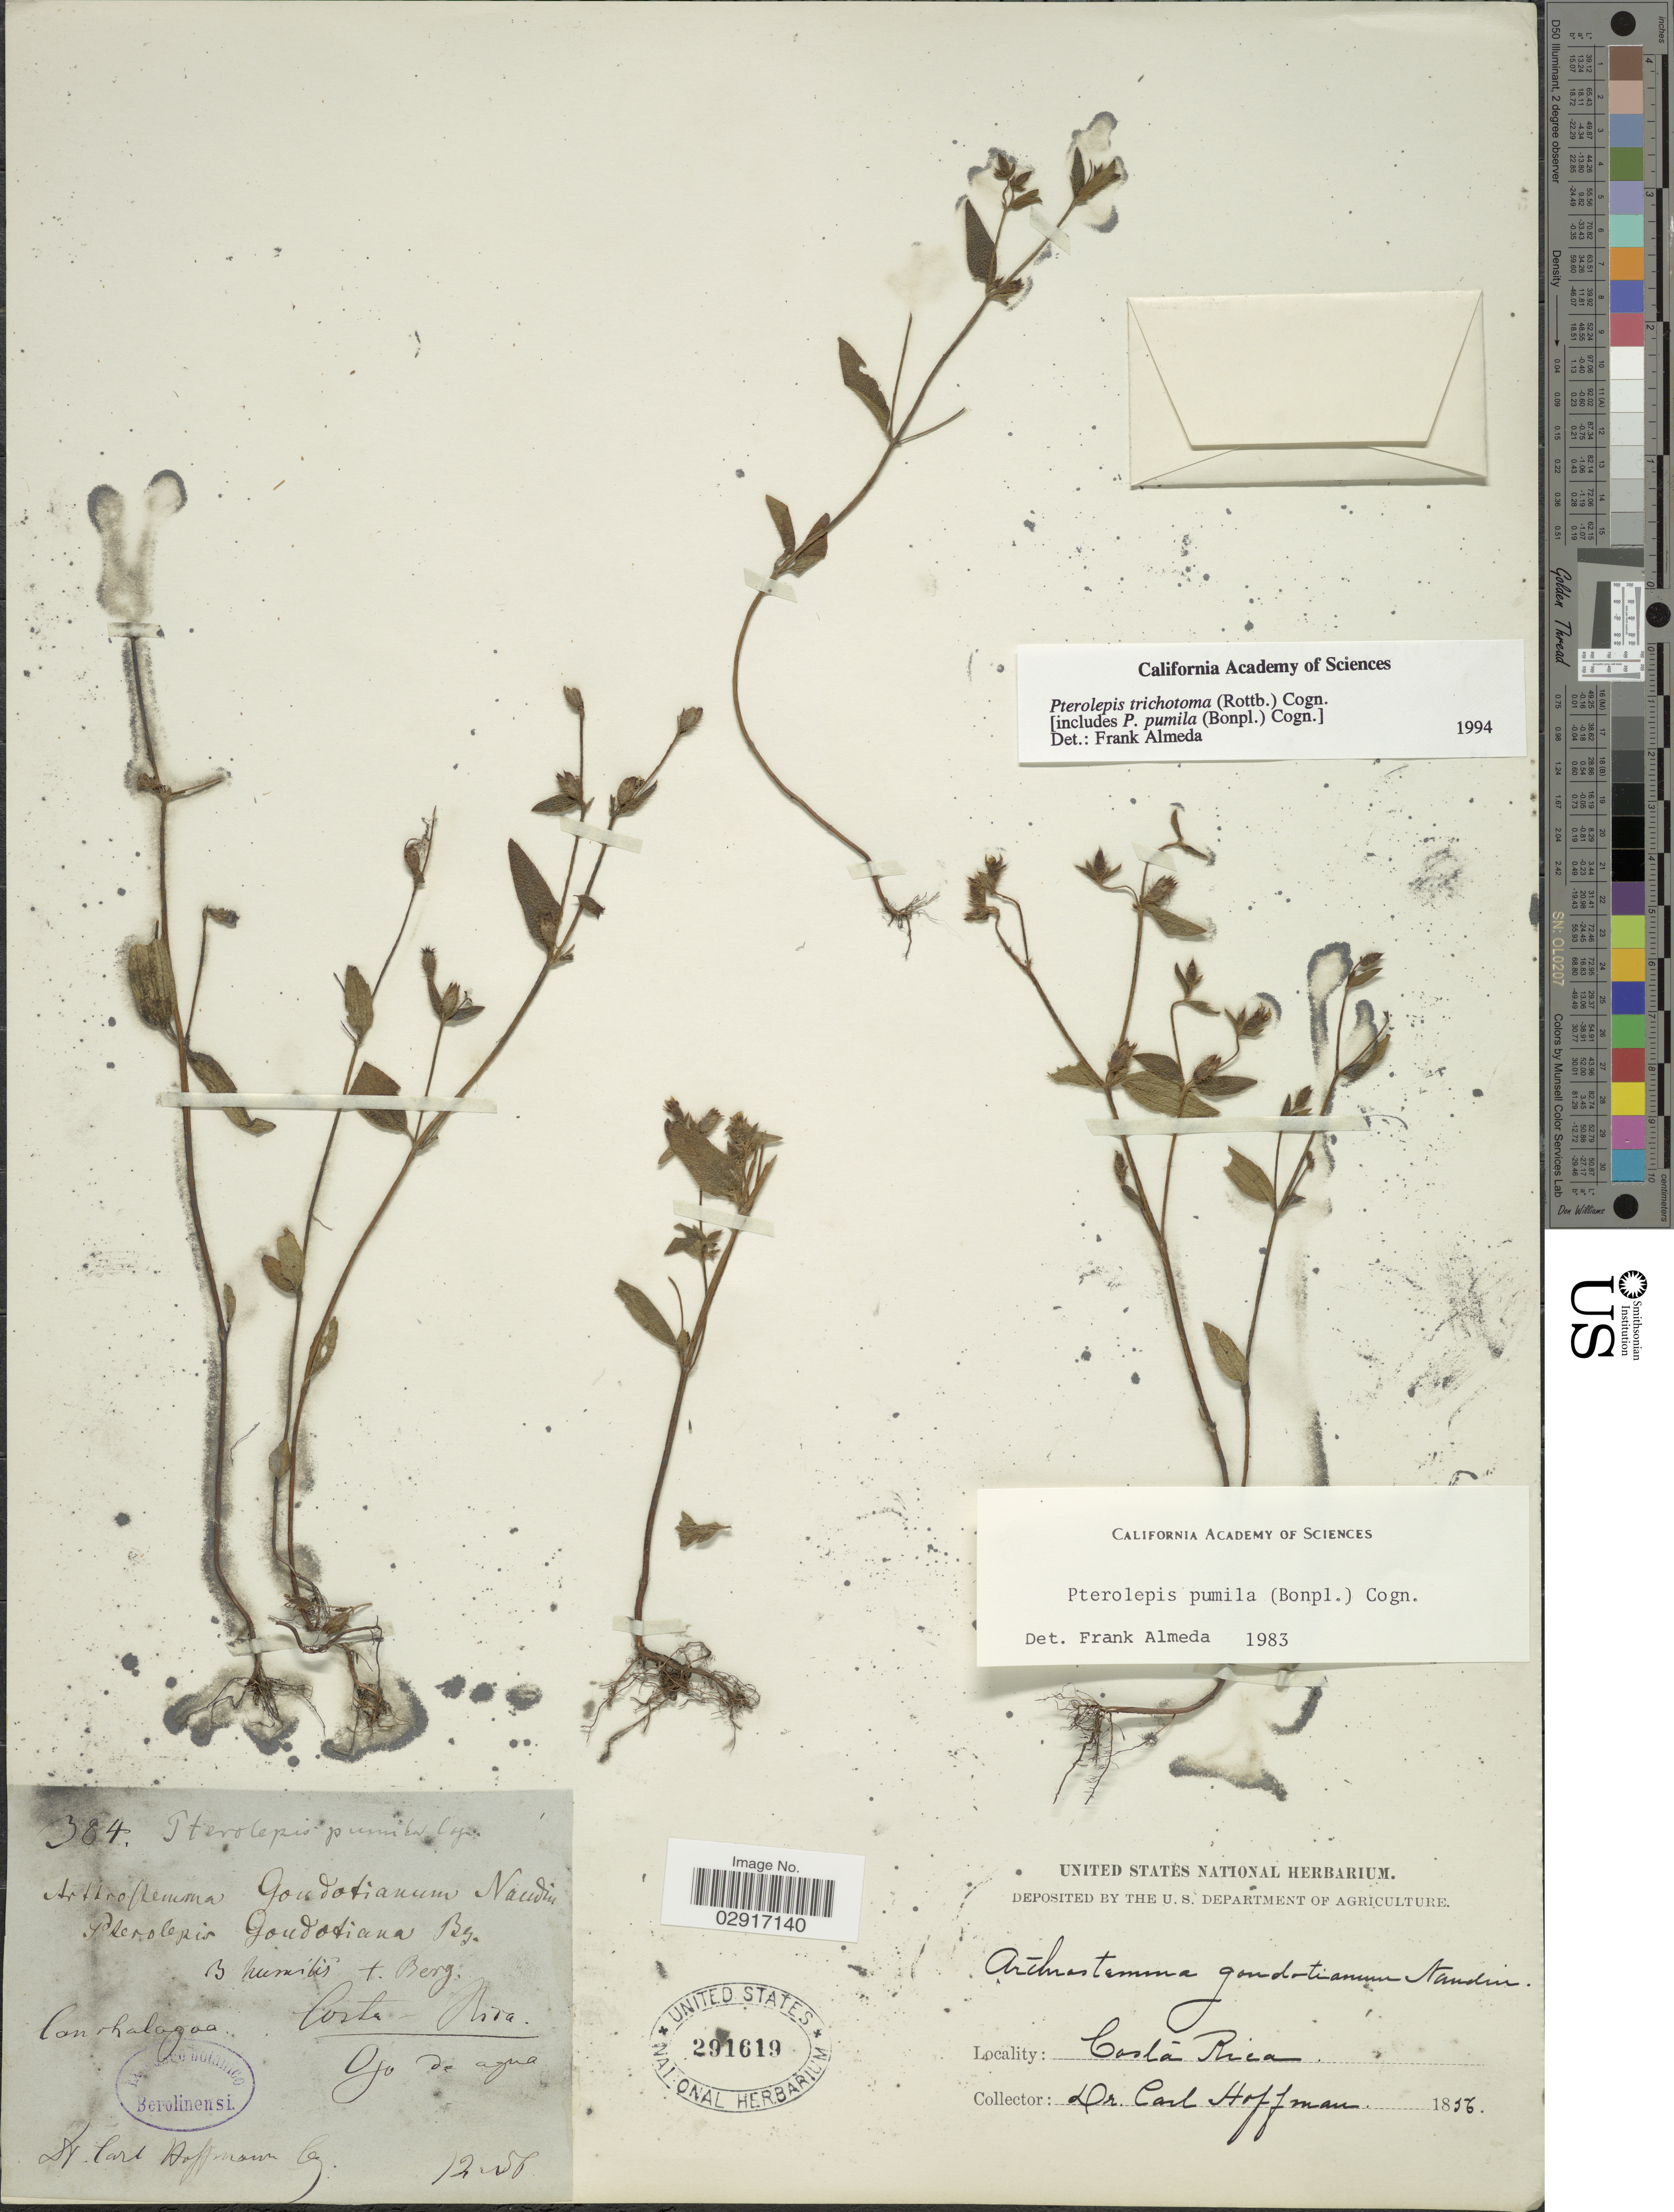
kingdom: Plantae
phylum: Tracheophyta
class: Magnoliopsida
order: Myrtales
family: Melastomataceae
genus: Pterolepis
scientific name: Pterolepis trichotoma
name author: (Rottb.) Cogn.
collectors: C. Hoffman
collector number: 384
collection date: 1856-12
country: Costa Rica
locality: Ojo de Agua.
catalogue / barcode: US 291619